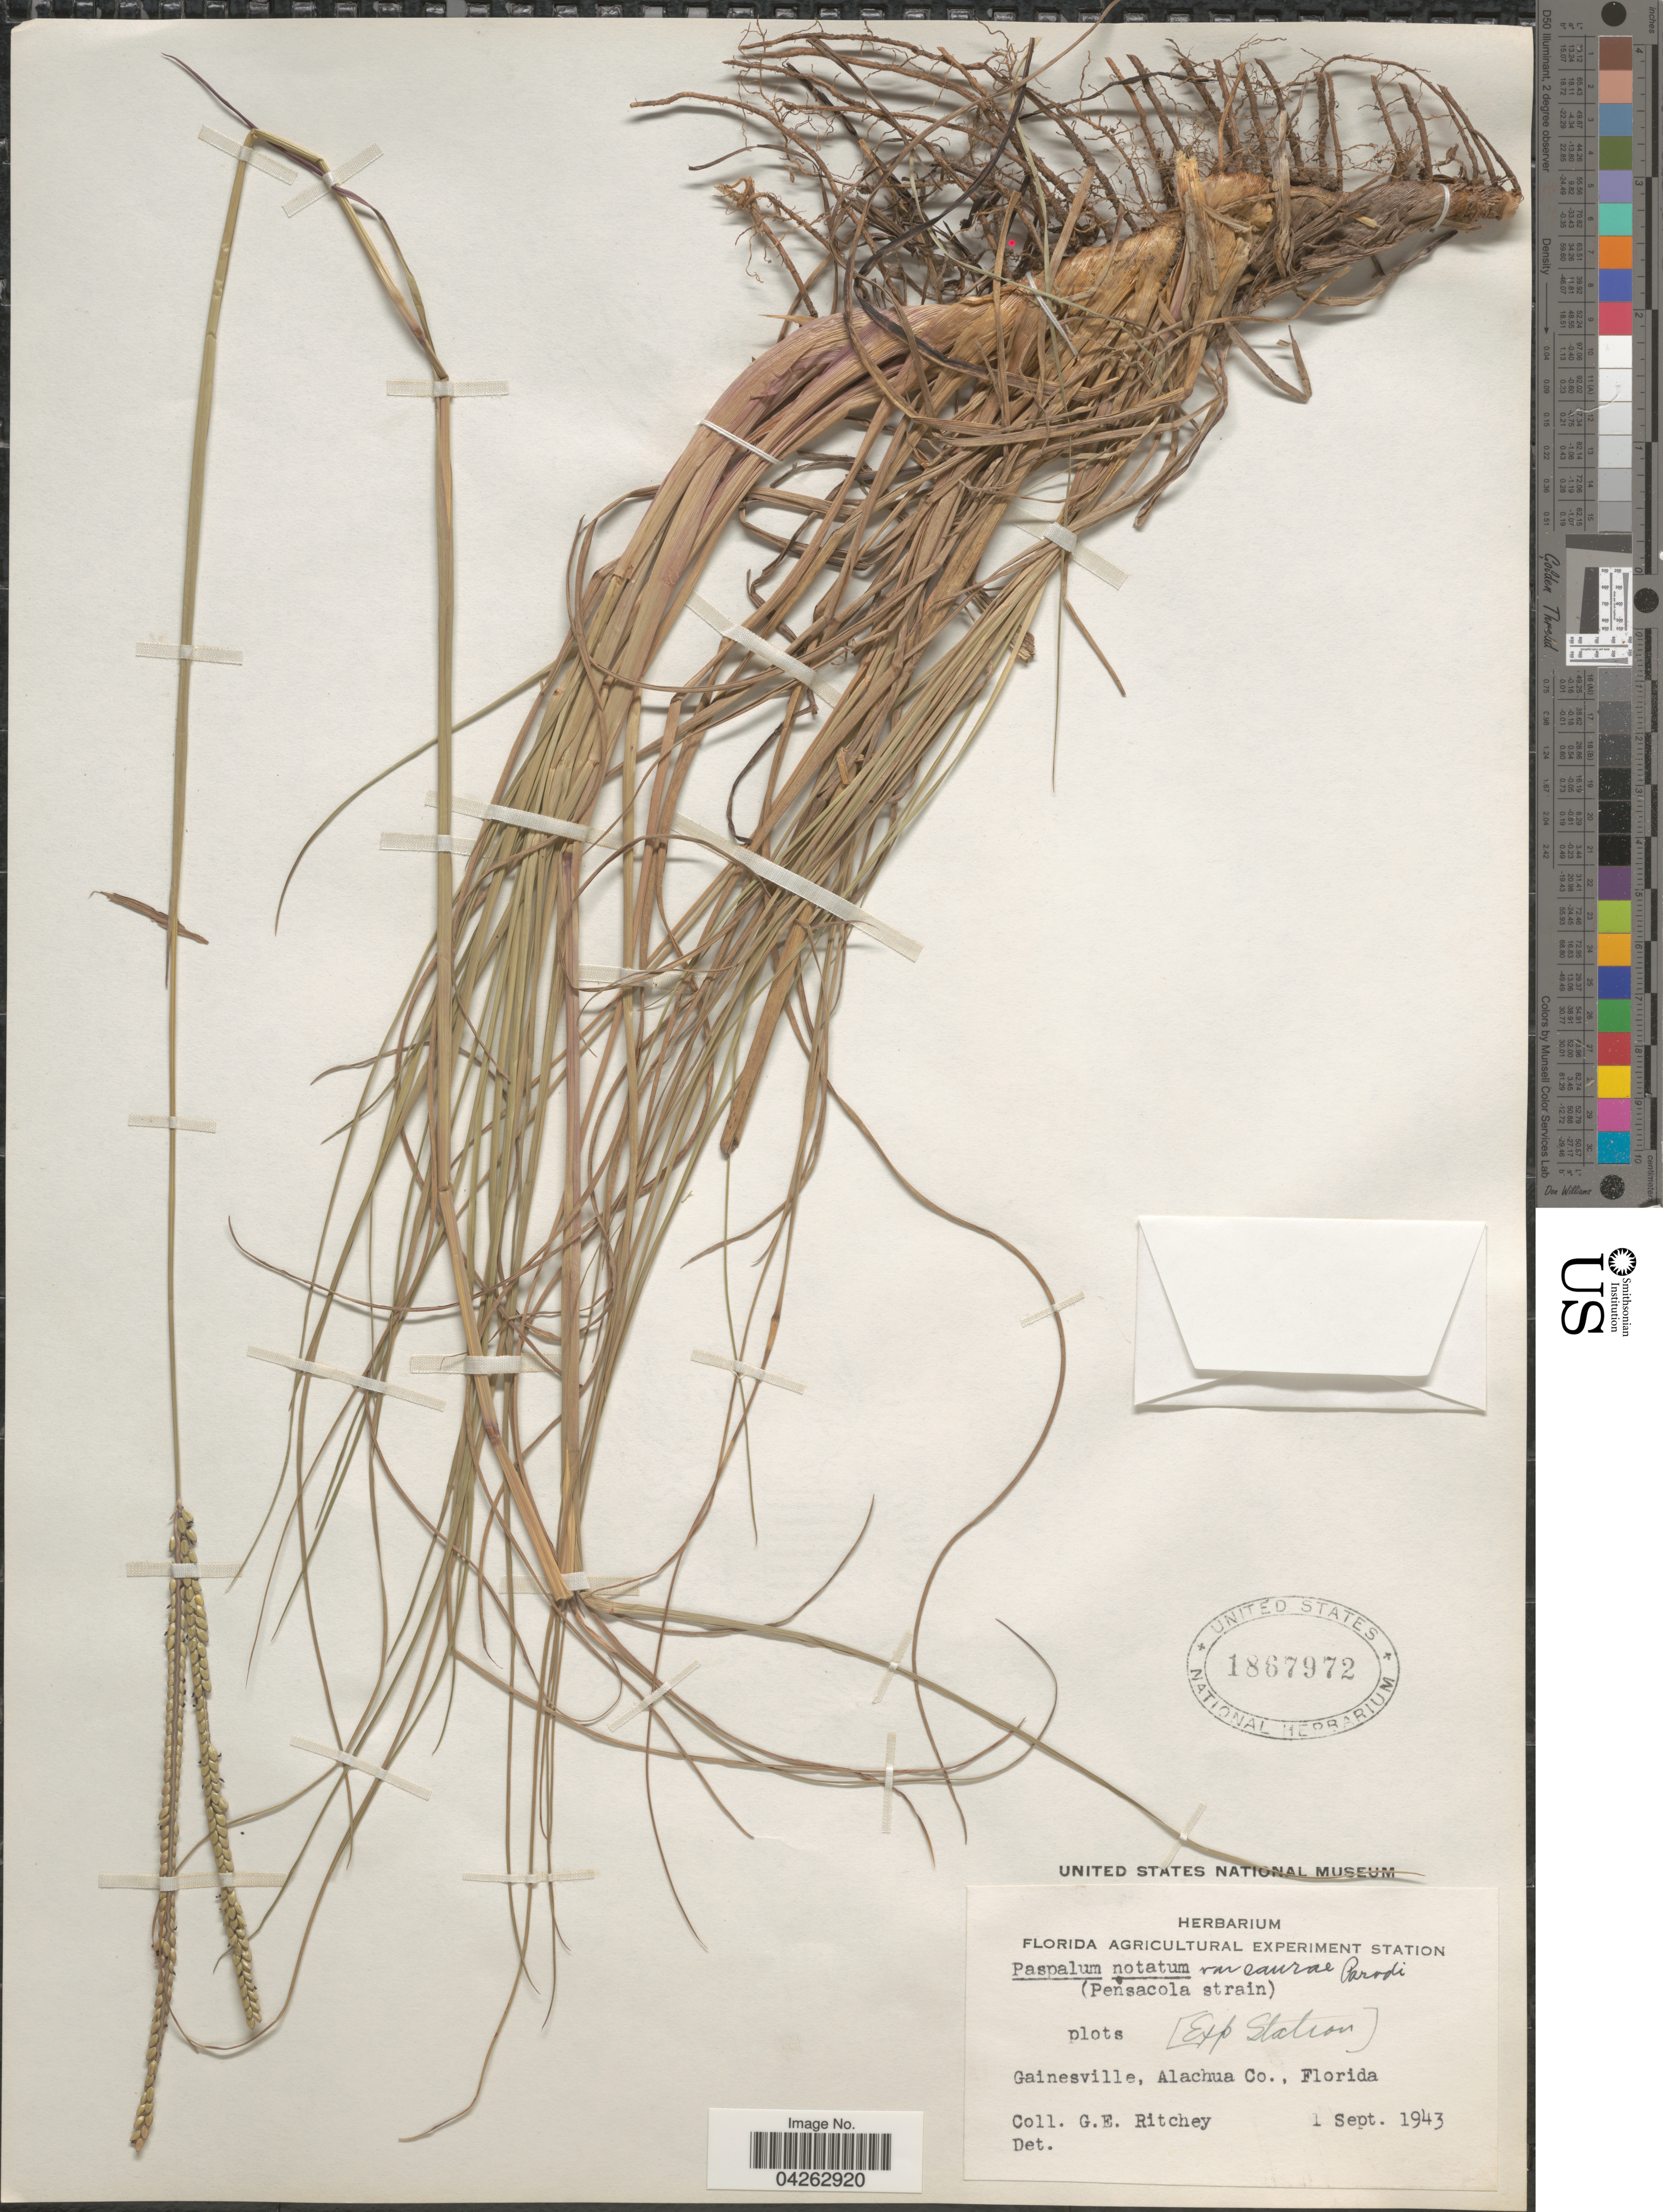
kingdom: Plantae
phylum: Tracheophyta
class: Liliopsida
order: Poales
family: Poaceae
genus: Paspalum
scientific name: Paspalum notatum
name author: Flüggé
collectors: G. Ritchey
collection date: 1943-09-01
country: United States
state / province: Florida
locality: Plots [Exp Station]. Gainesville, Alachua Co.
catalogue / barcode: US 1867972